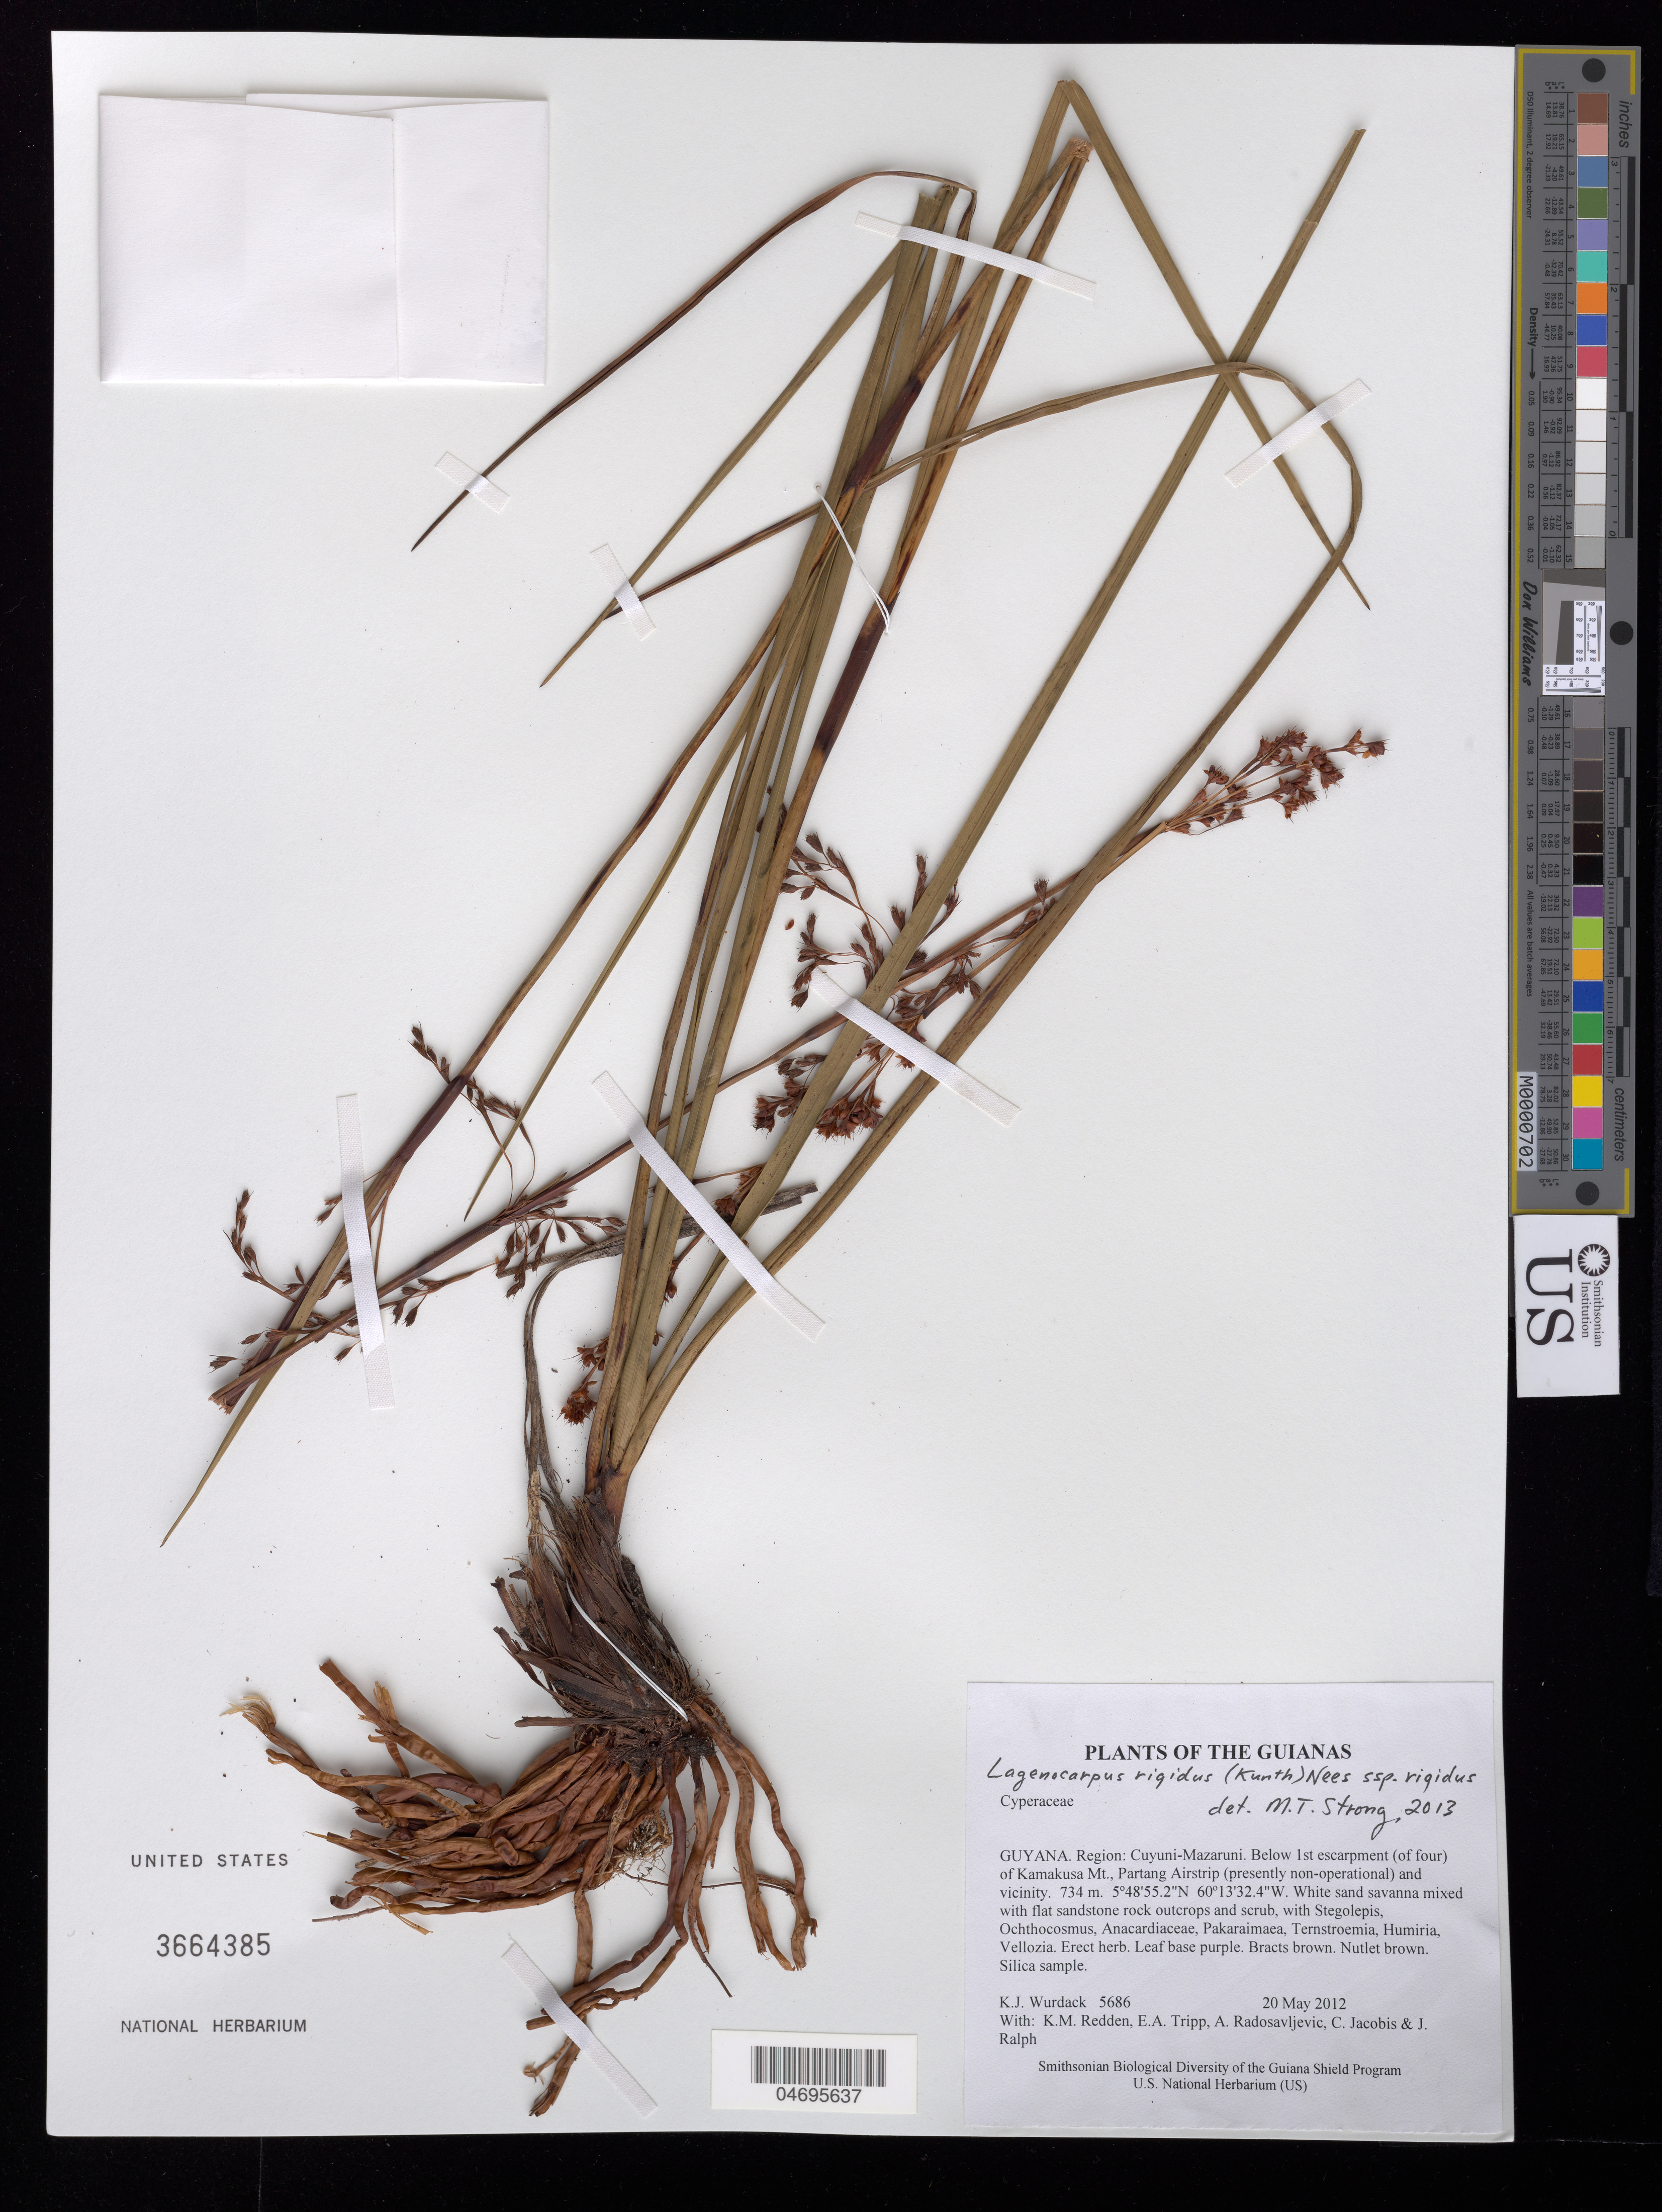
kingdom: Plantae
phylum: Tracheophyta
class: Liliopsida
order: Poales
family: Cyperaceae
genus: Lagenocarpus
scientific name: Lagenocarpus rigidus subsp. rigidus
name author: (Kunth) Nees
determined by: Strong, M. T., (US), Smithsonian Institution - National Museum of Natural History (UNITED STATES)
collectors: K. Wurdack, K. M. Redden, E. Tripp, A. Radosavljevic, C. Jacobis & J. Ralph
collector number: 5686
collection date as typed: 20 May 2012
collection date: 2012-05-20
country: Guyana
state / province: Cuyuni-Mazaruni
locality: Below 1st escarpment (of four) of Kamakusa Mt., Partang Airstrip (presently non-operational) and vicinity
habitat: White sand savanna mixed with flat sandstone rock outcrops and scrub, with Stegolepis, Ochthocosmus, Anacardiaceae, Pakaraimaea, Ternstroemia, Humiria, Vellozia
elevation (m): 734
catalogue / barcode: US 3664385